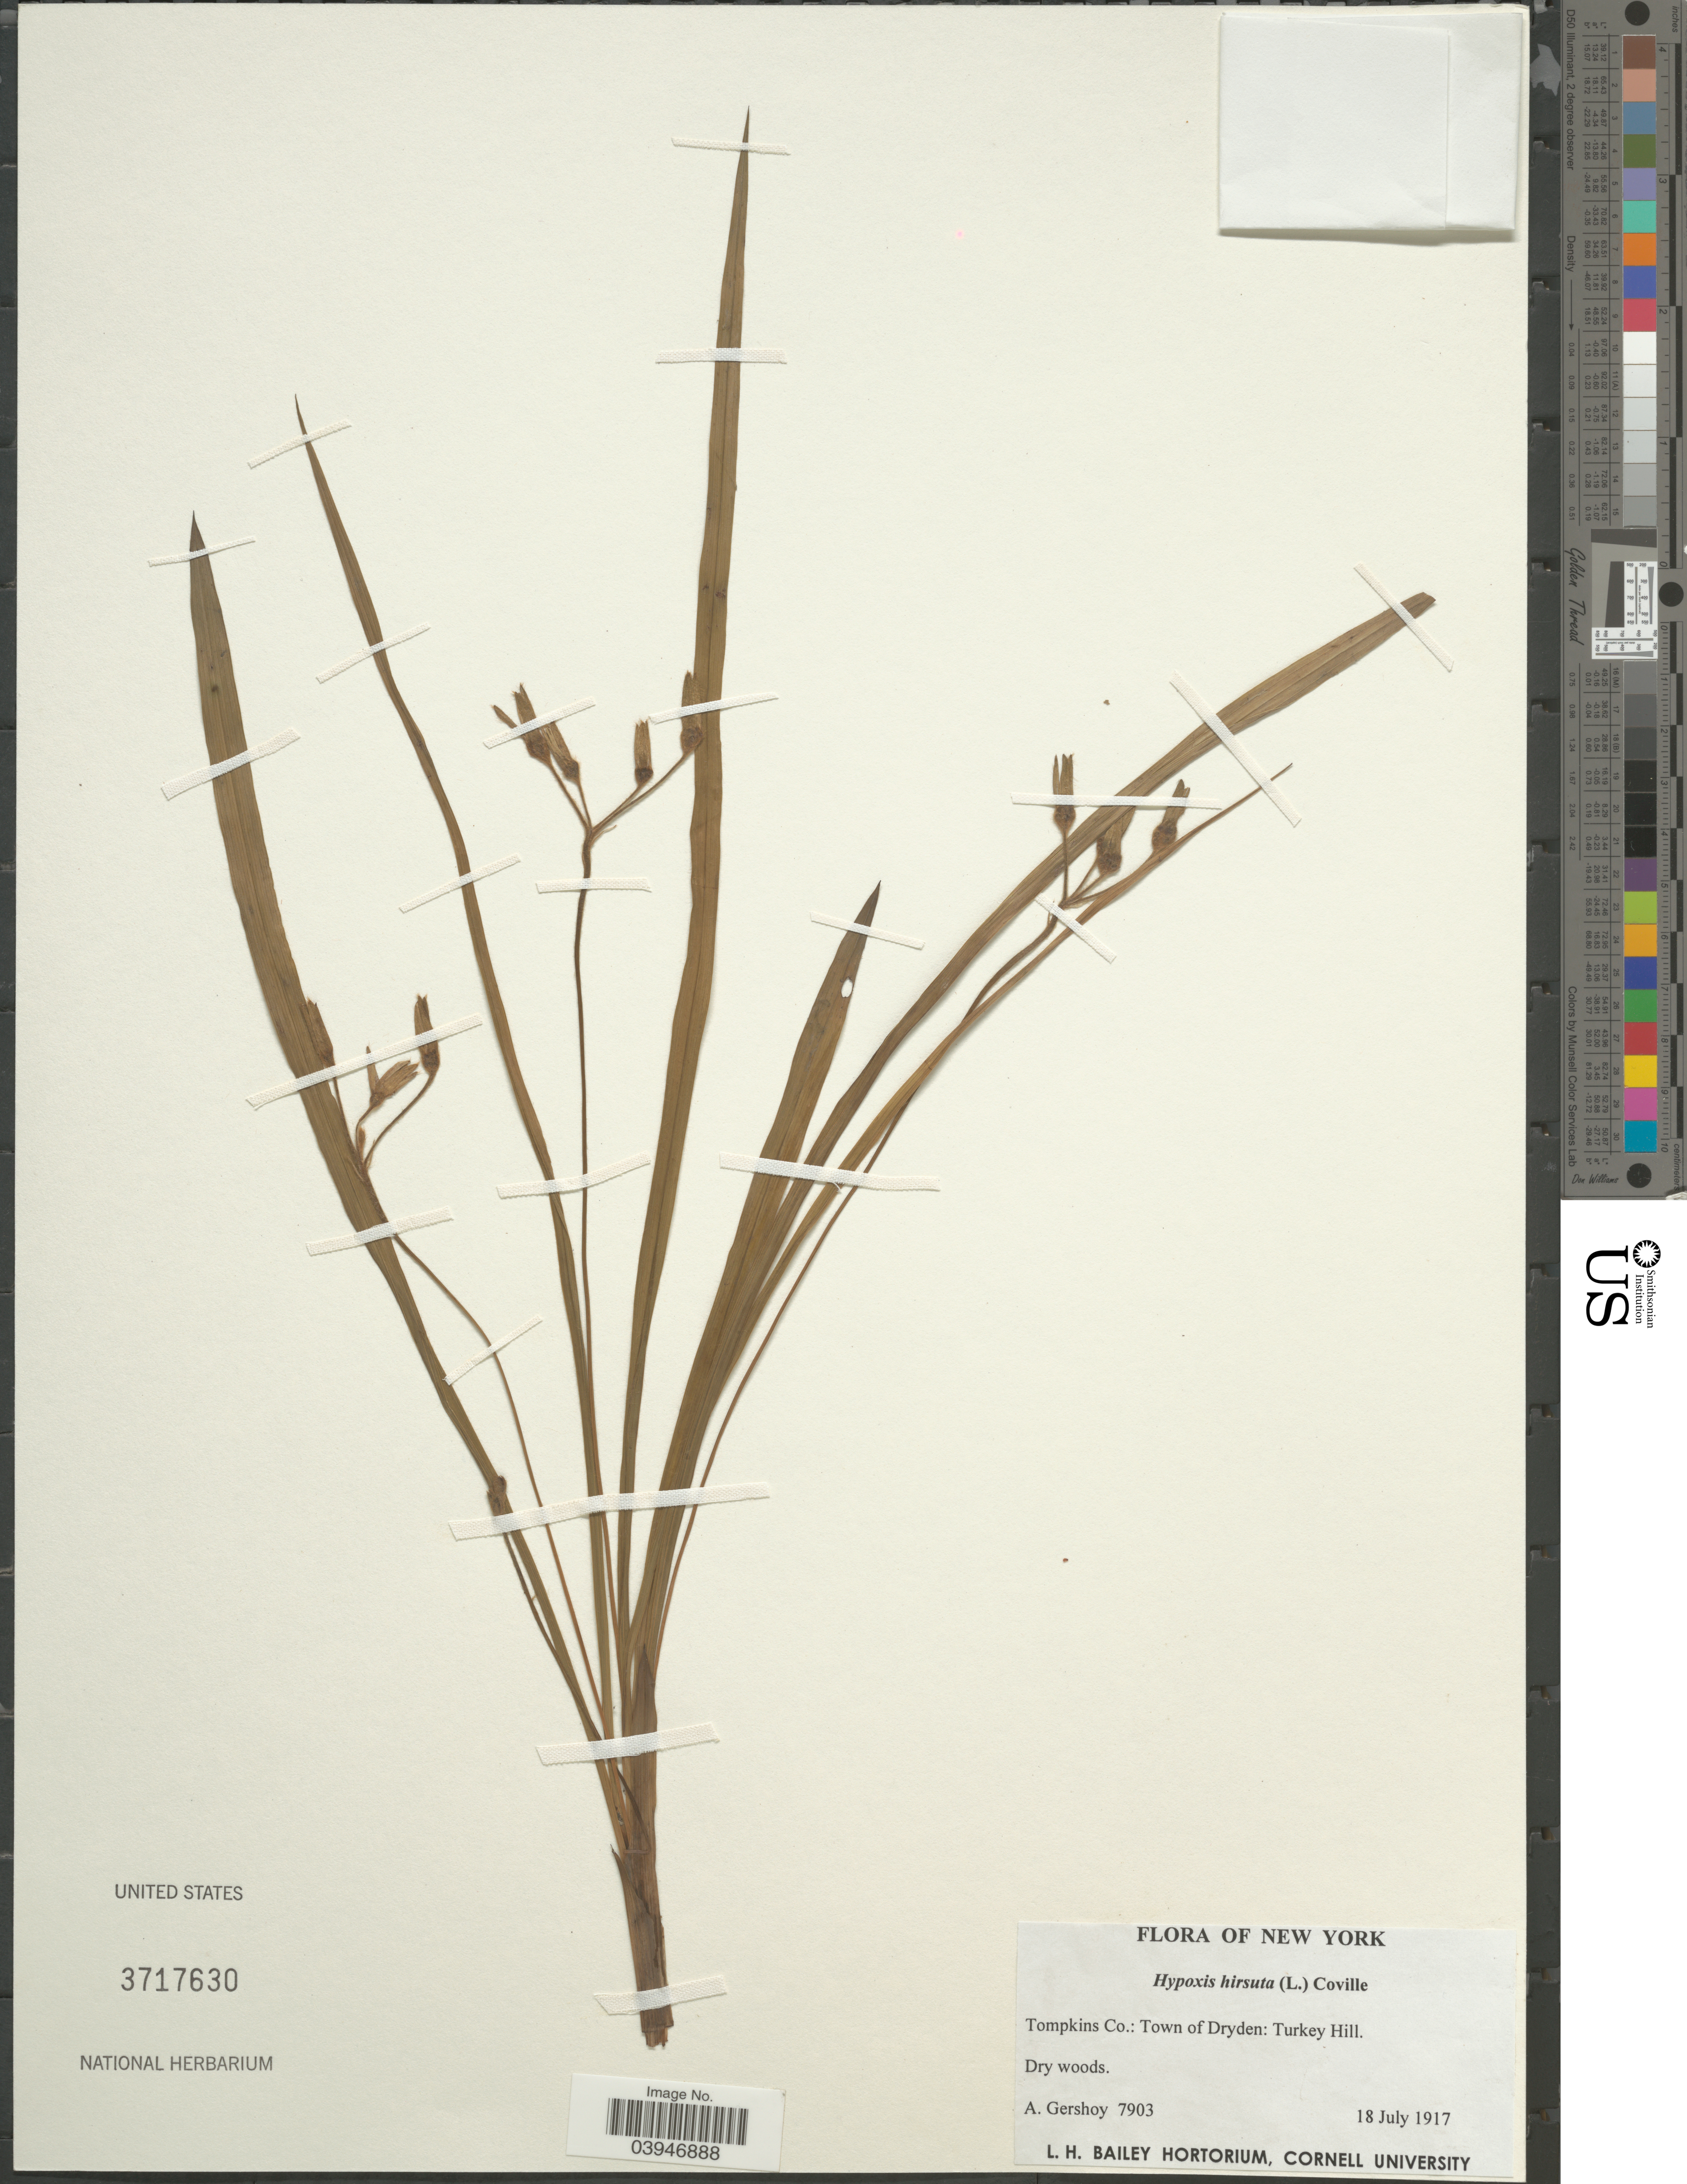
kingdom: Plantae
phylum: Tracheophyta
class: Liliopsida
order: Asparagales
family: Hypoxidaceae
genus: Hypoxis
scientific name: Hypoxis hirsuta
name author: (L.) Coville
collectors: A. Gershoy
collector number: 7903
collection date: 1917-07-18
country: United States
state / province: New York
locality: Tompkins Co.: Town of Dryden: Turkey Hill.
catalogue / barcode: US 3717630